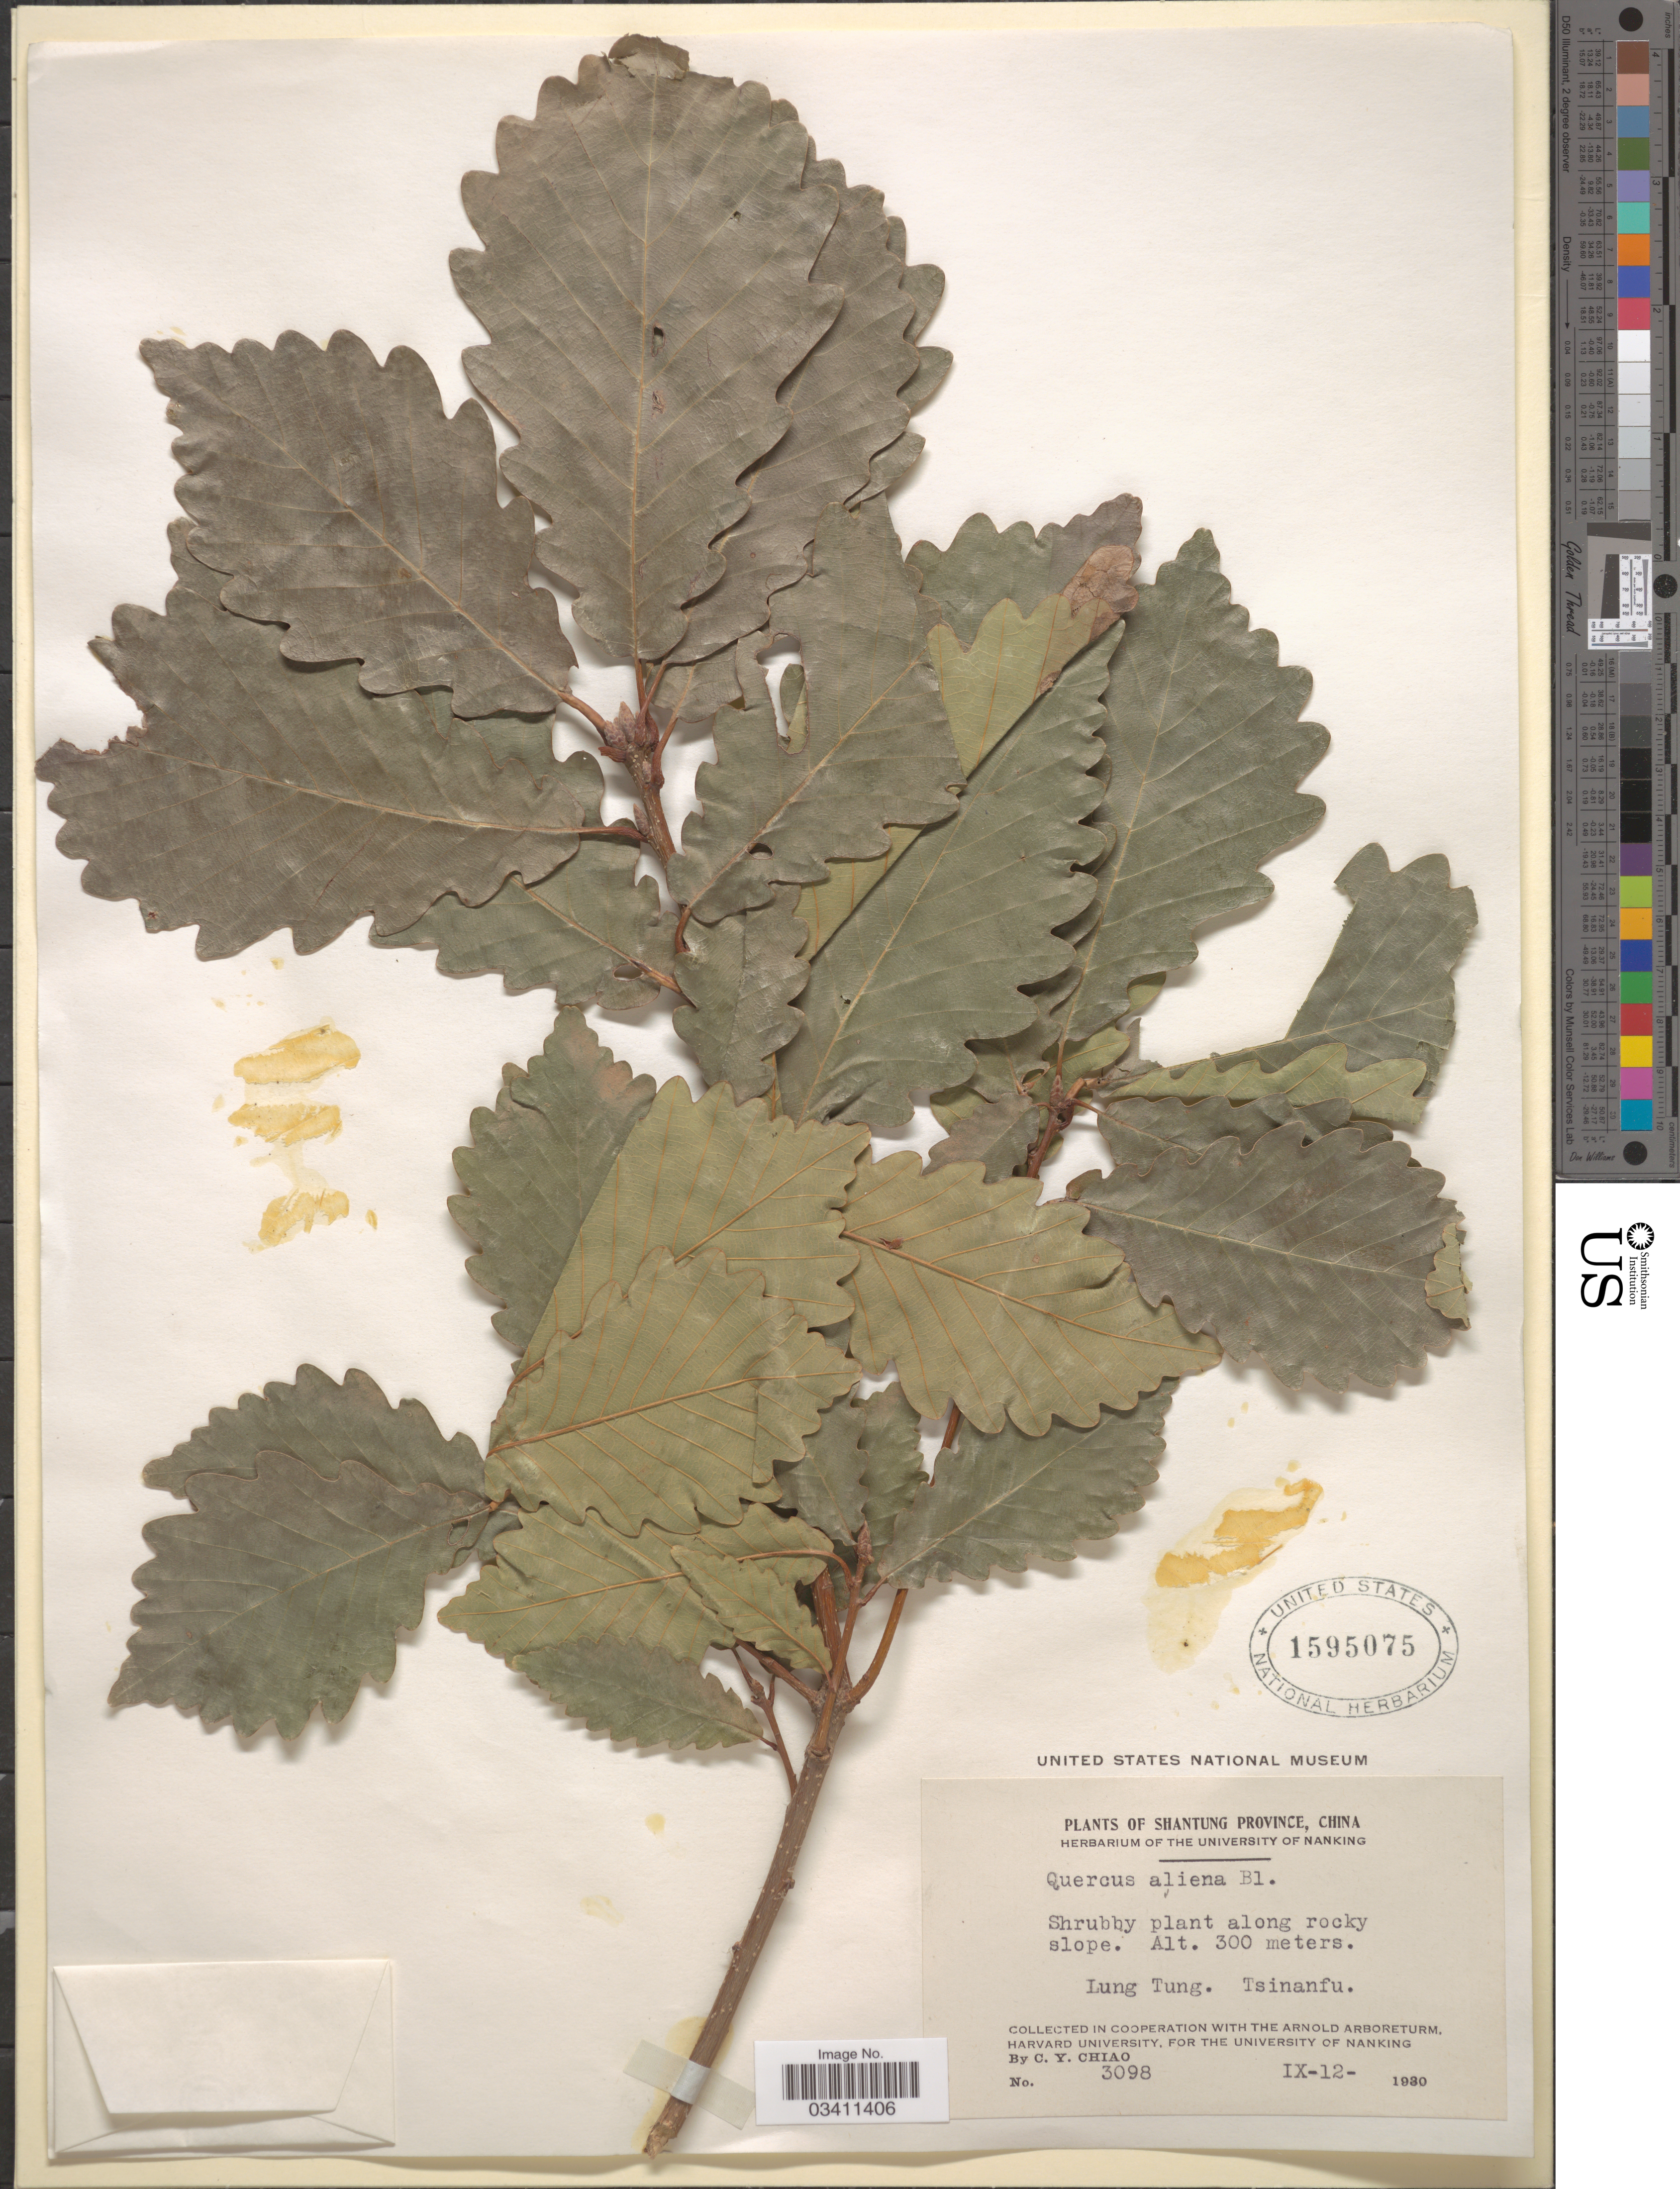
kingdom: Plantae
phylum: Tracheophyta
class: Magnoliopsida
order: Fagales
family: Fagaceae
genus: Quercus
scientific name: Quercus aliena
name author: Blume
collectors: C. Y. Chiao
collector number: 3098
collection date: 1930-09-12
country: China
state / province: Shandong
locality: Shantung Province. Lung Tung. Tsinanfu.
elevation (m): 300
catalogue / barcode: US 1595075